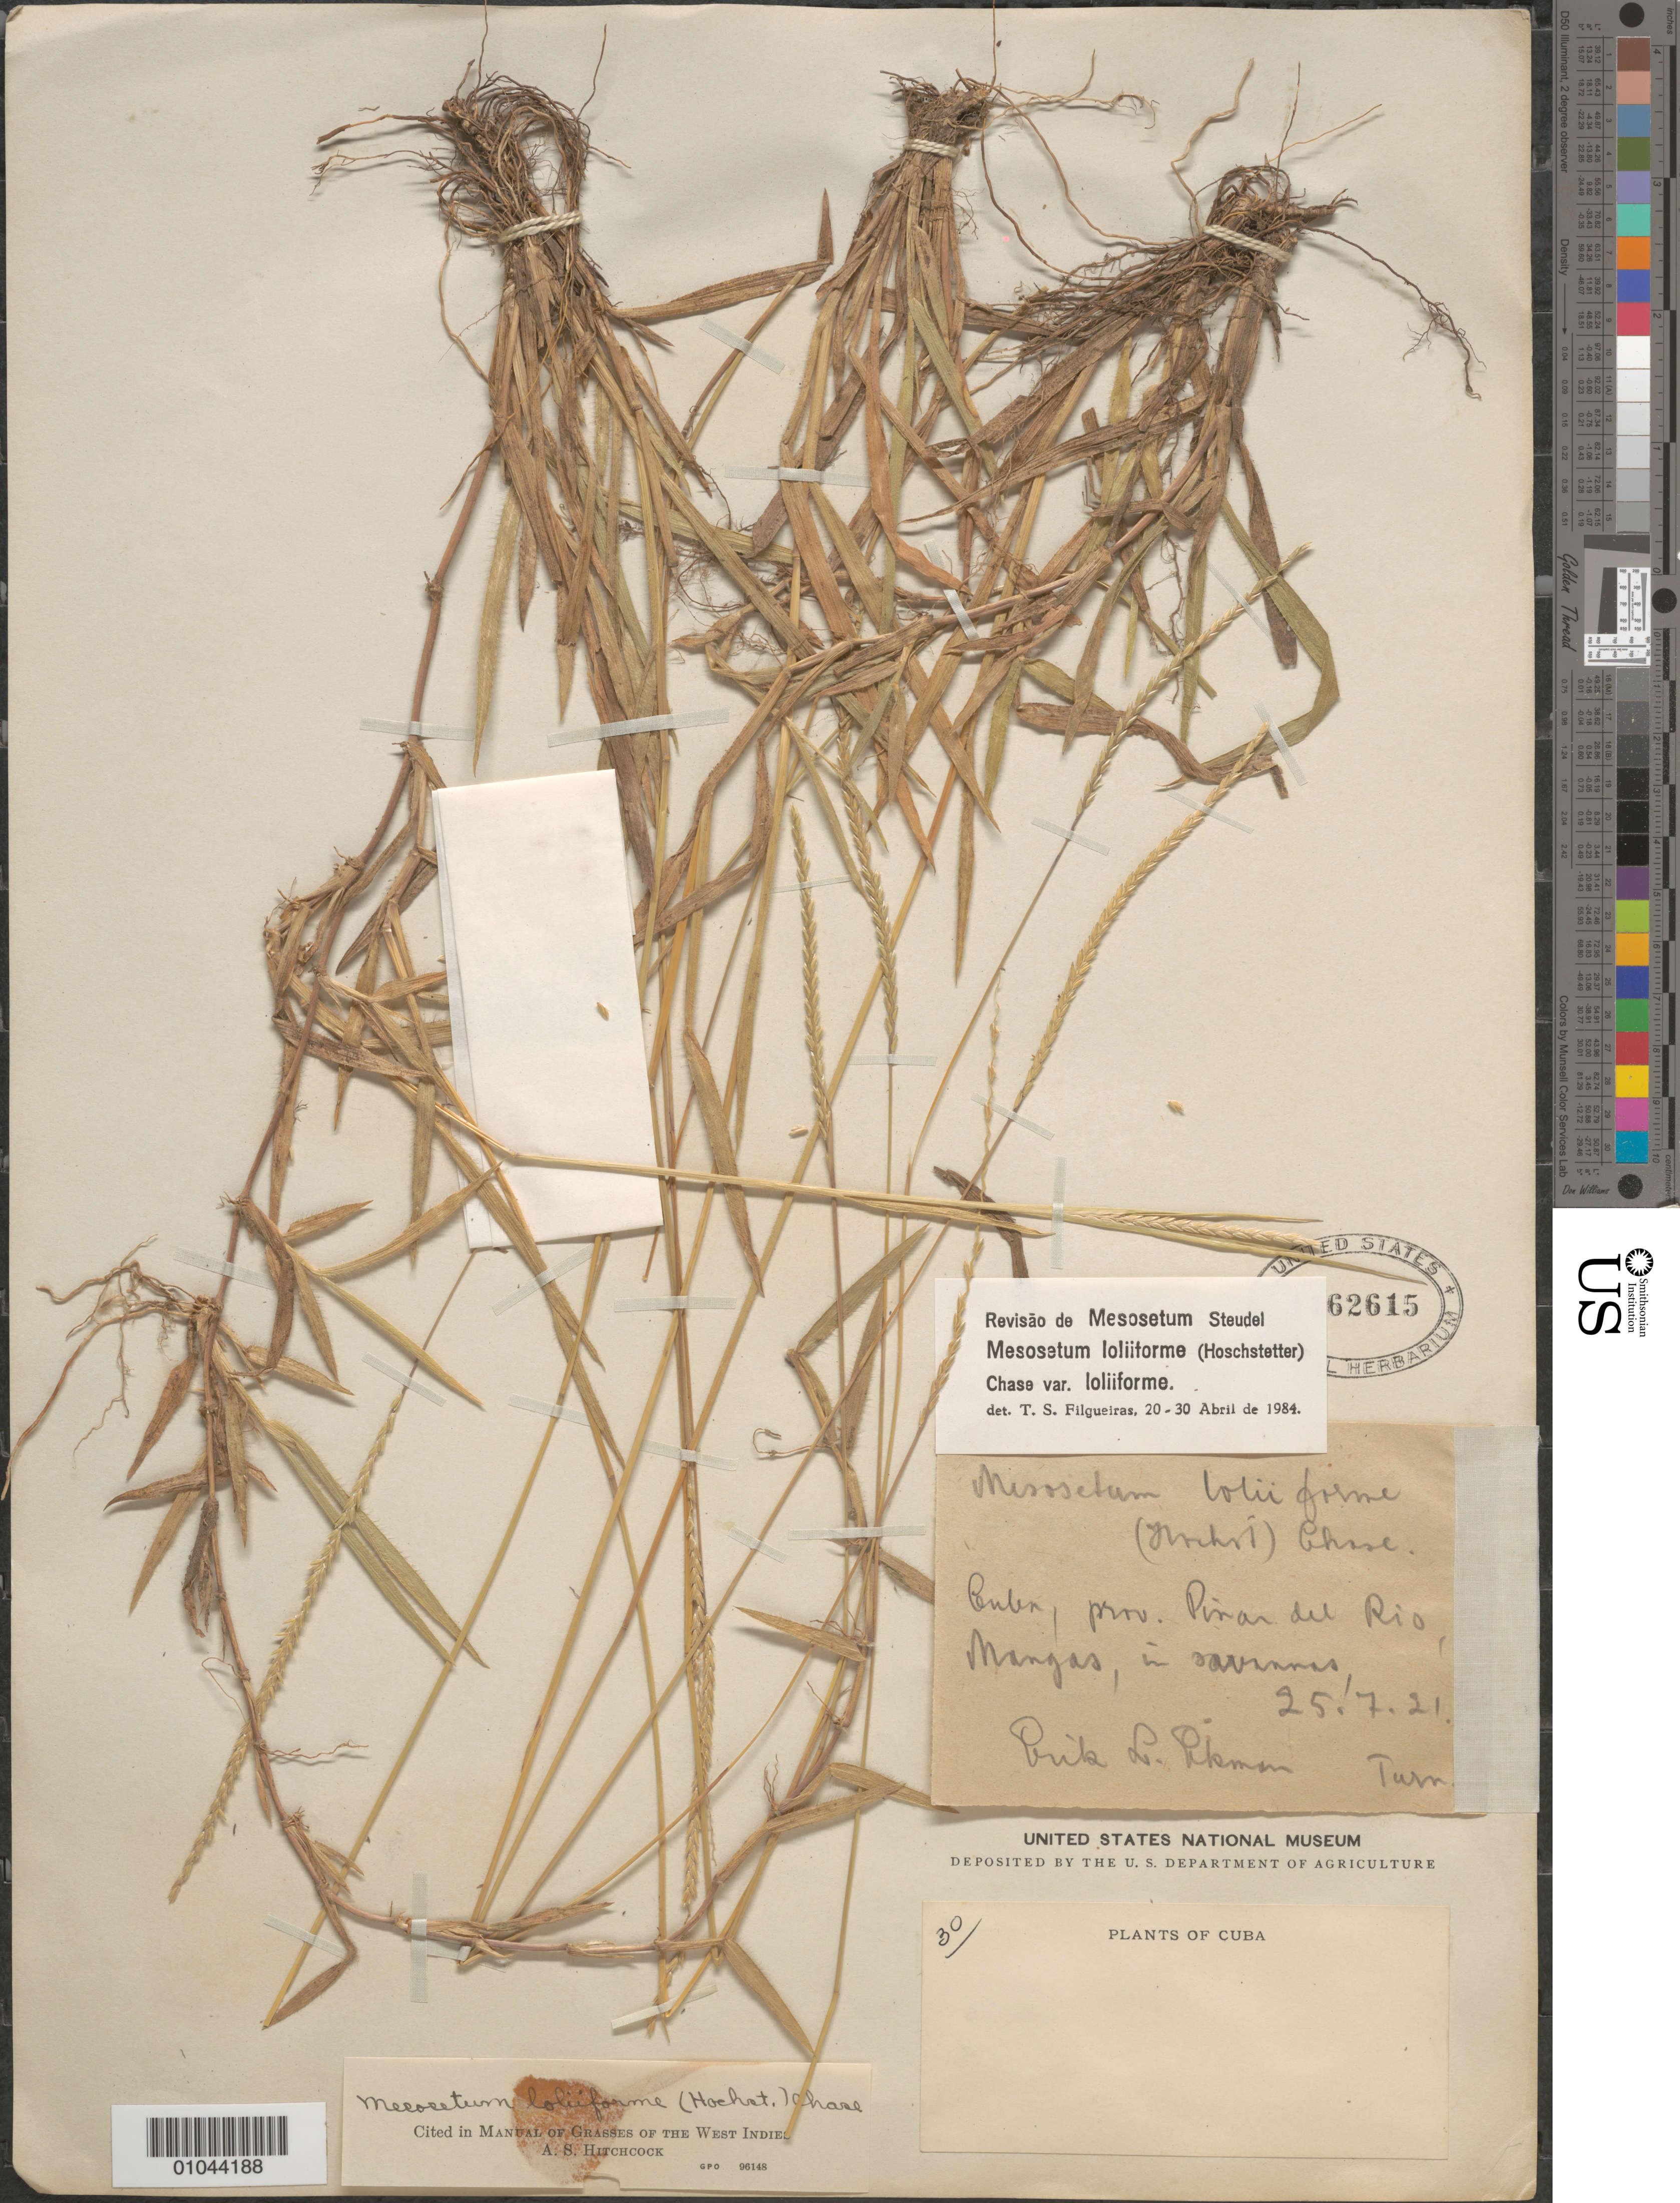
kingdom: Plantae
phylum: Tracheophyta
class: Liliopsida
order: Poales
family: Poaceae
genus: Mesosetum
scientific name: Mesosetum loliiforme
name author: (Hochst. ex Steud.) Chase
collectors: E. L. Ekman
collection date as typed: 25 Jul 1921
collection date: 1921-07-25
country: Cuba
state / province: Pinar del Rio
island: Cuba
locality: Mangas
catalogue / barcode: US 1162615